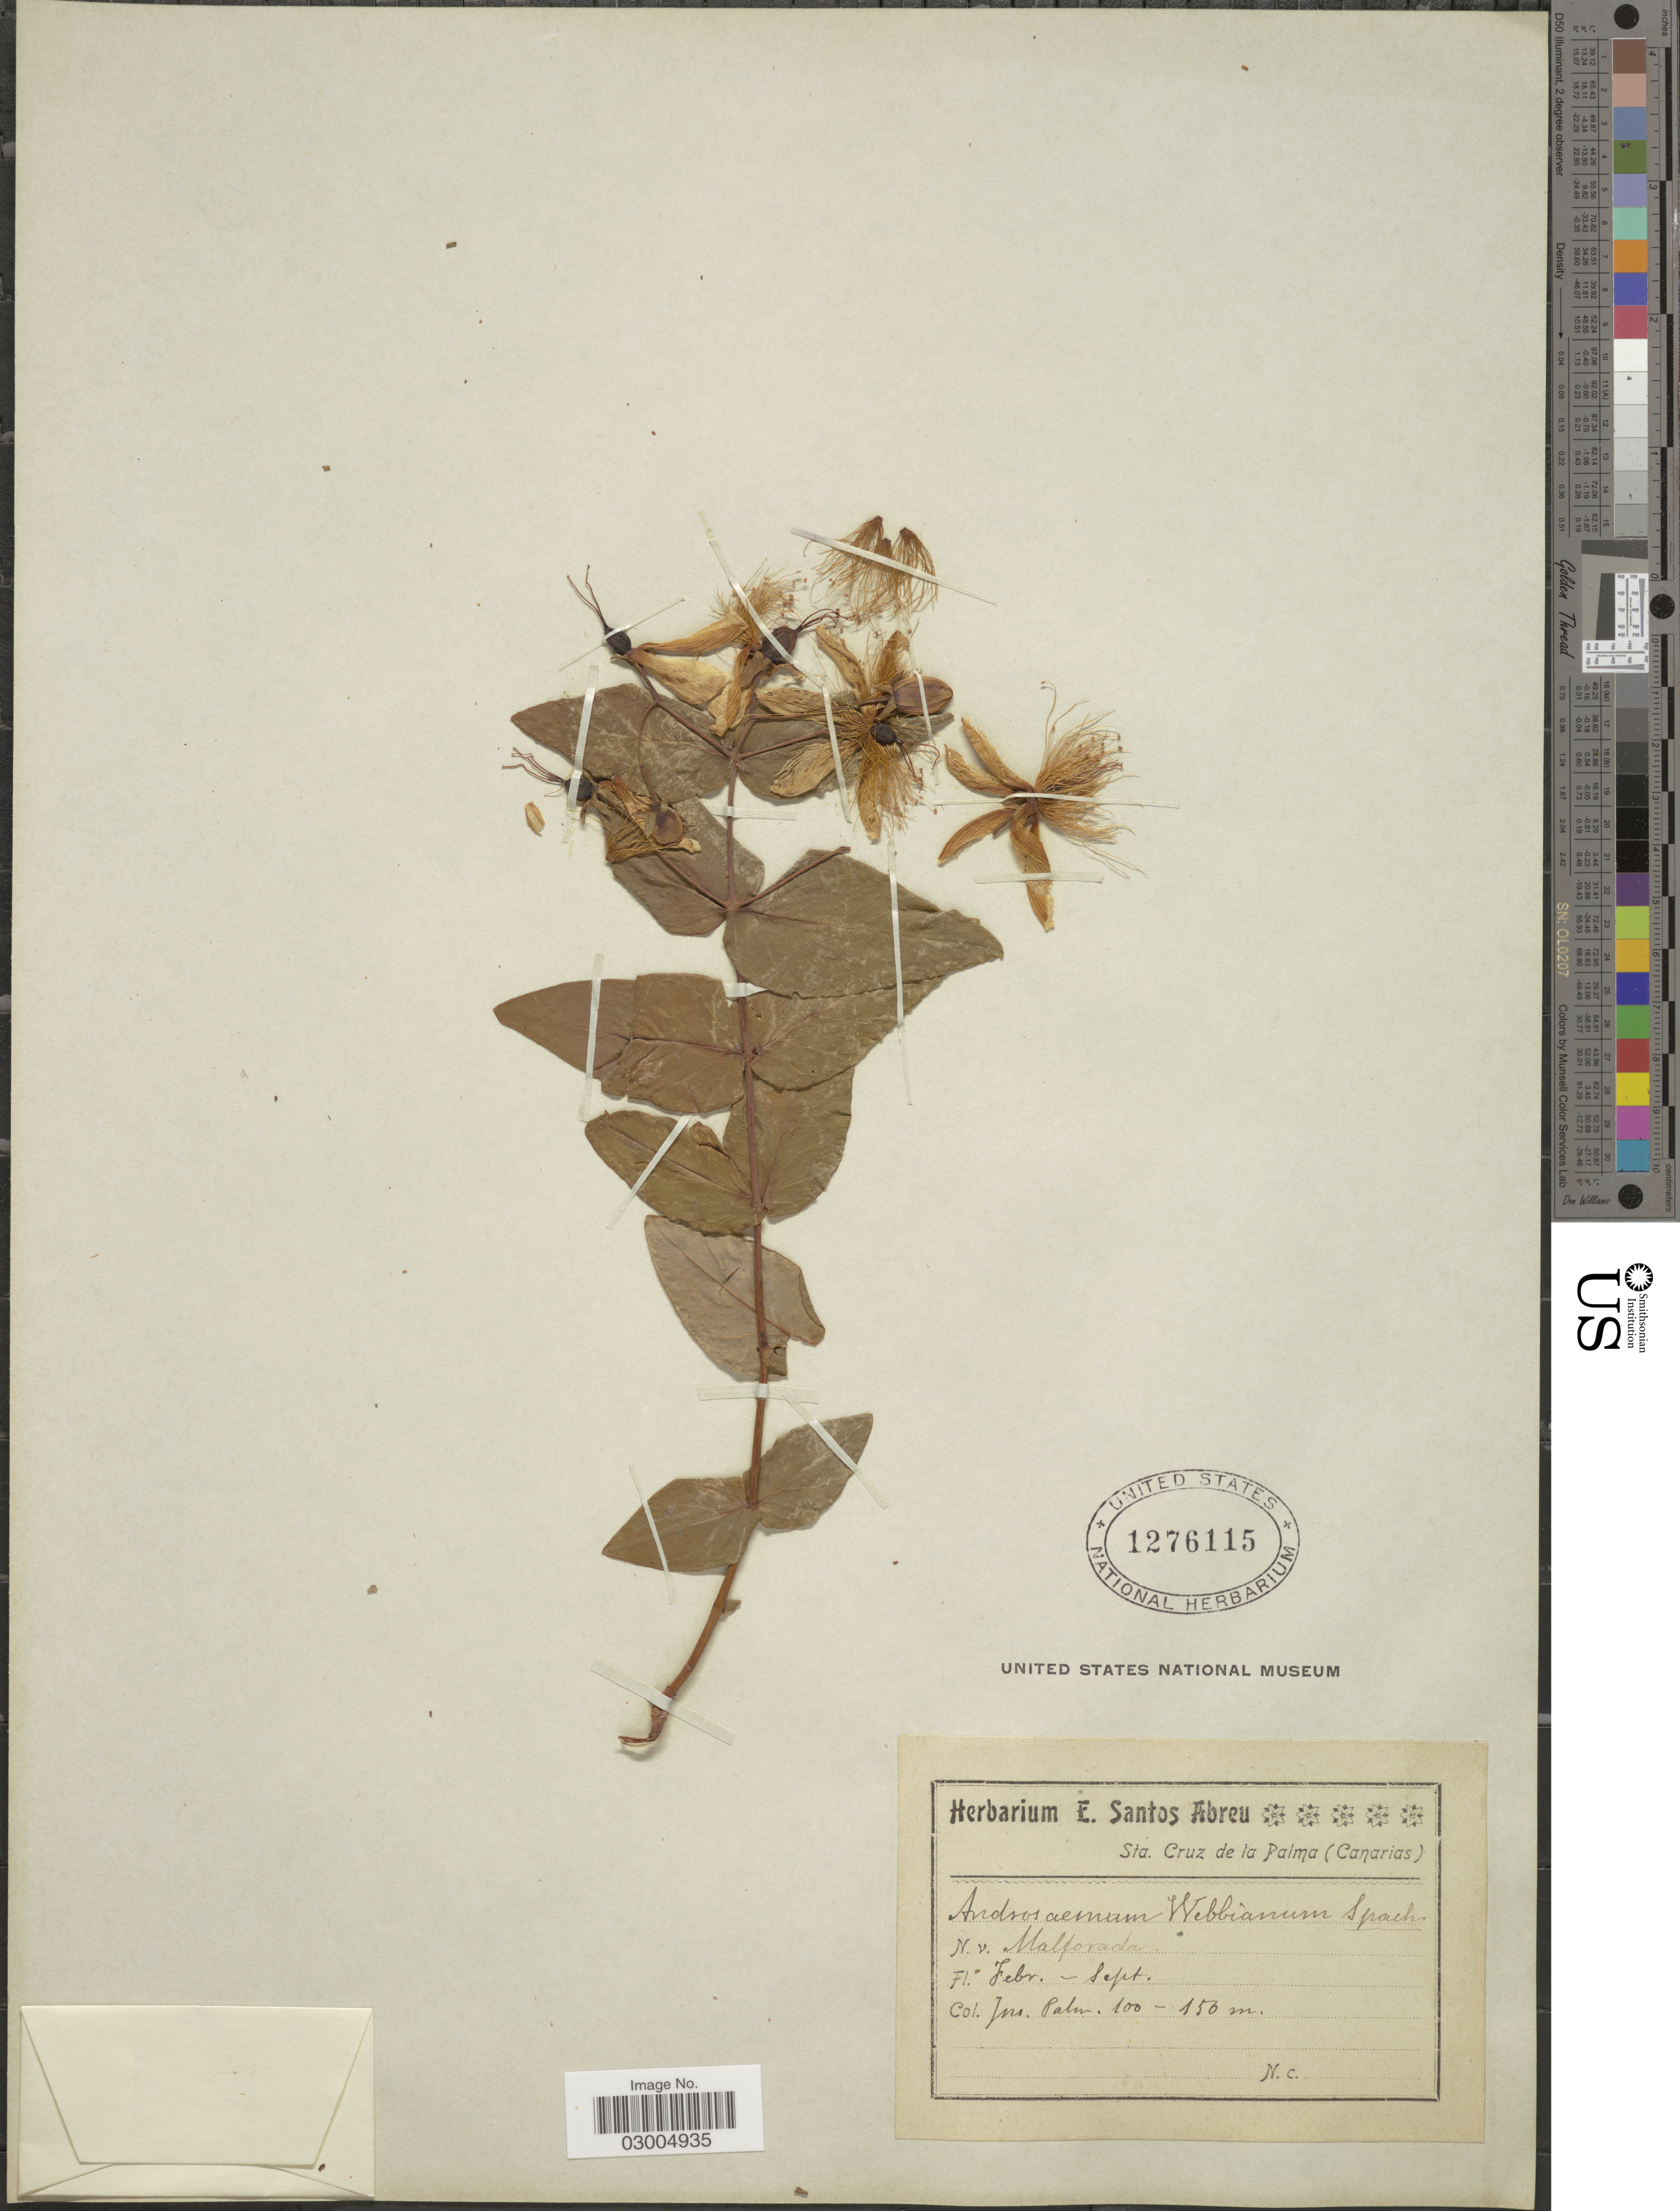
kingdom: Plantae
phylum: Tracheophyta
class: Magnoliopsida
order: Malpighiales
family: Hypericaceae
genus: Hypericum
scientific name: Hypericum sp.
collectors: J. Palmer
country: Spain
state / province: Canarias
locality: Sta. Cruz de la Palma.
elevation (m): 100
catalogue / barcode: US 1276115